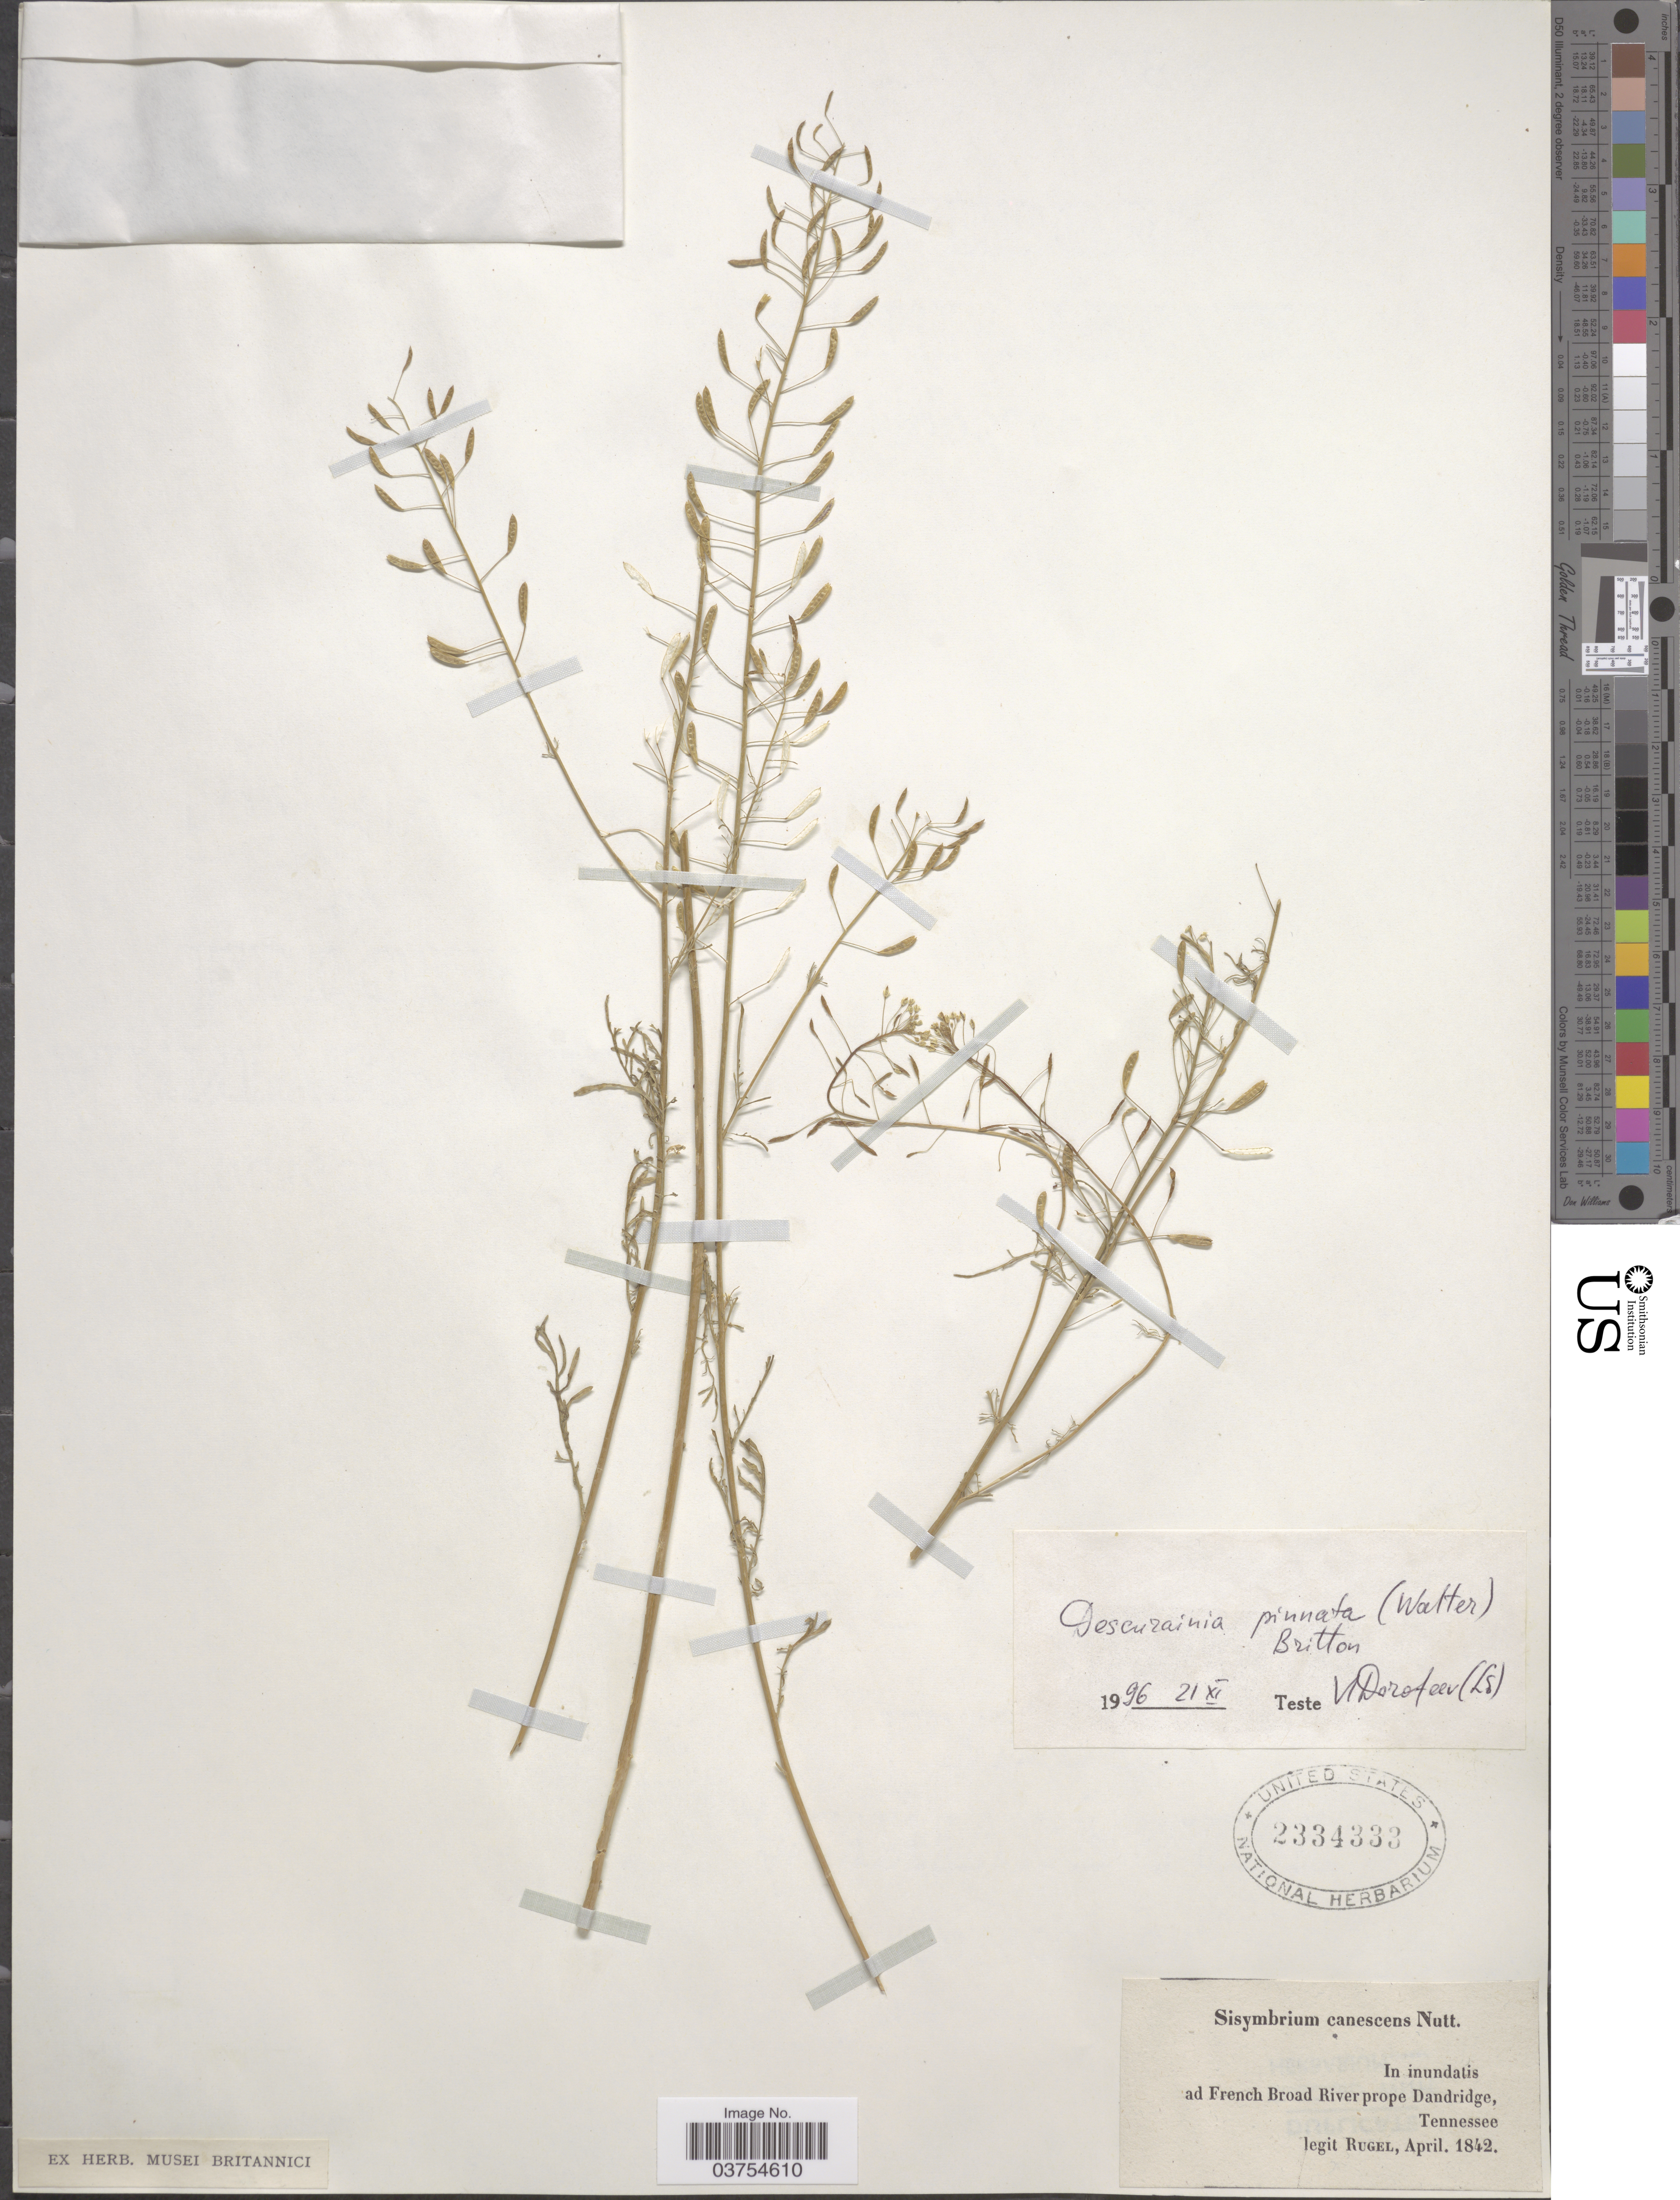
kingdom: Plantae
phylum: Tracheophyta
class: Magnoliopsida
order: Brassicales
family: Brassicaceae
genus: Descurainia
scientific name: Descurainia pinnata var. brachycarpa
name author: (Richardson) Fernald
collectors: Rugel, --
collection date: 1842-04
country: United States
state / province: Tennessee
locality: French Broad River prope Dandridge.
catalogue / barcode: US 2334333